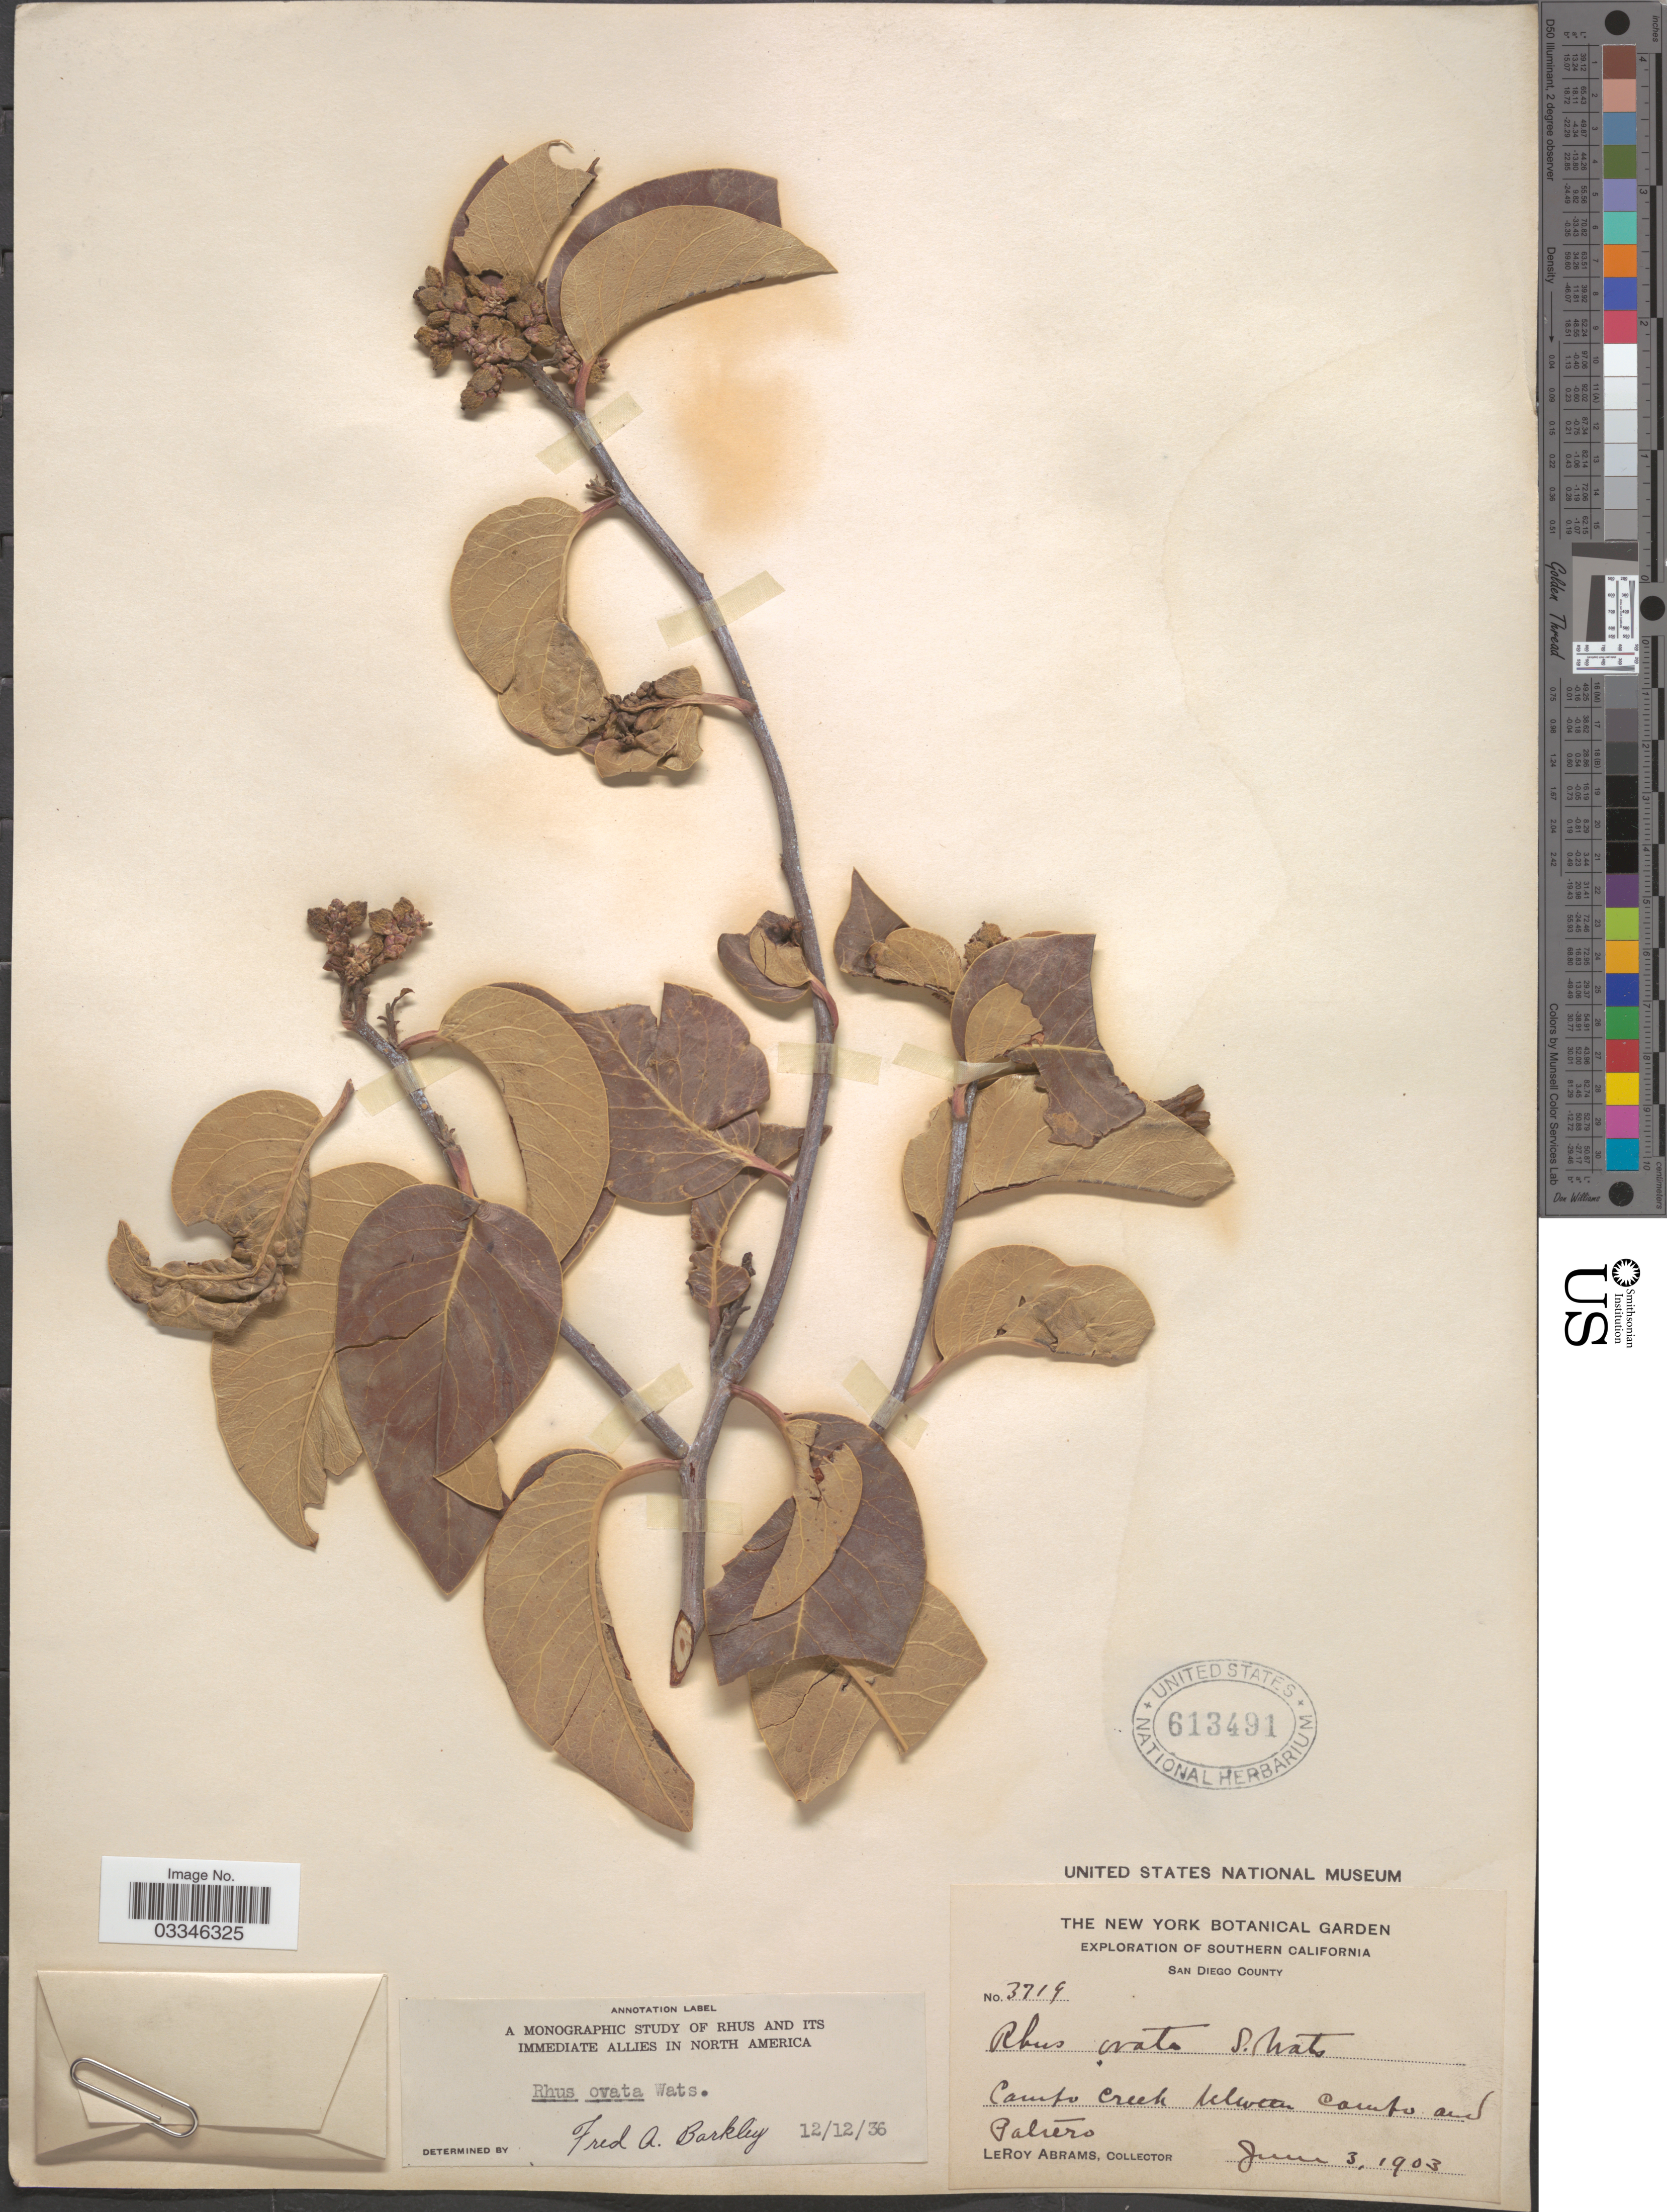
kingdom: Plantae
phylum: Tracheophyta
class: Magnoliopsida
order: Sapindales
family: Anacardiaceae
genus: Rhus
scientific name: Rhus ovata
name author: S. Watson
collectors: L. Abrams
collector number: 3719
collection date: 1903-06-03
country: United States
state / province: California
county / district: San Diego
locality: Southern California. San Diego County. Campo Creek between Campo and Potrero.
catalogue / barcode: US 613491